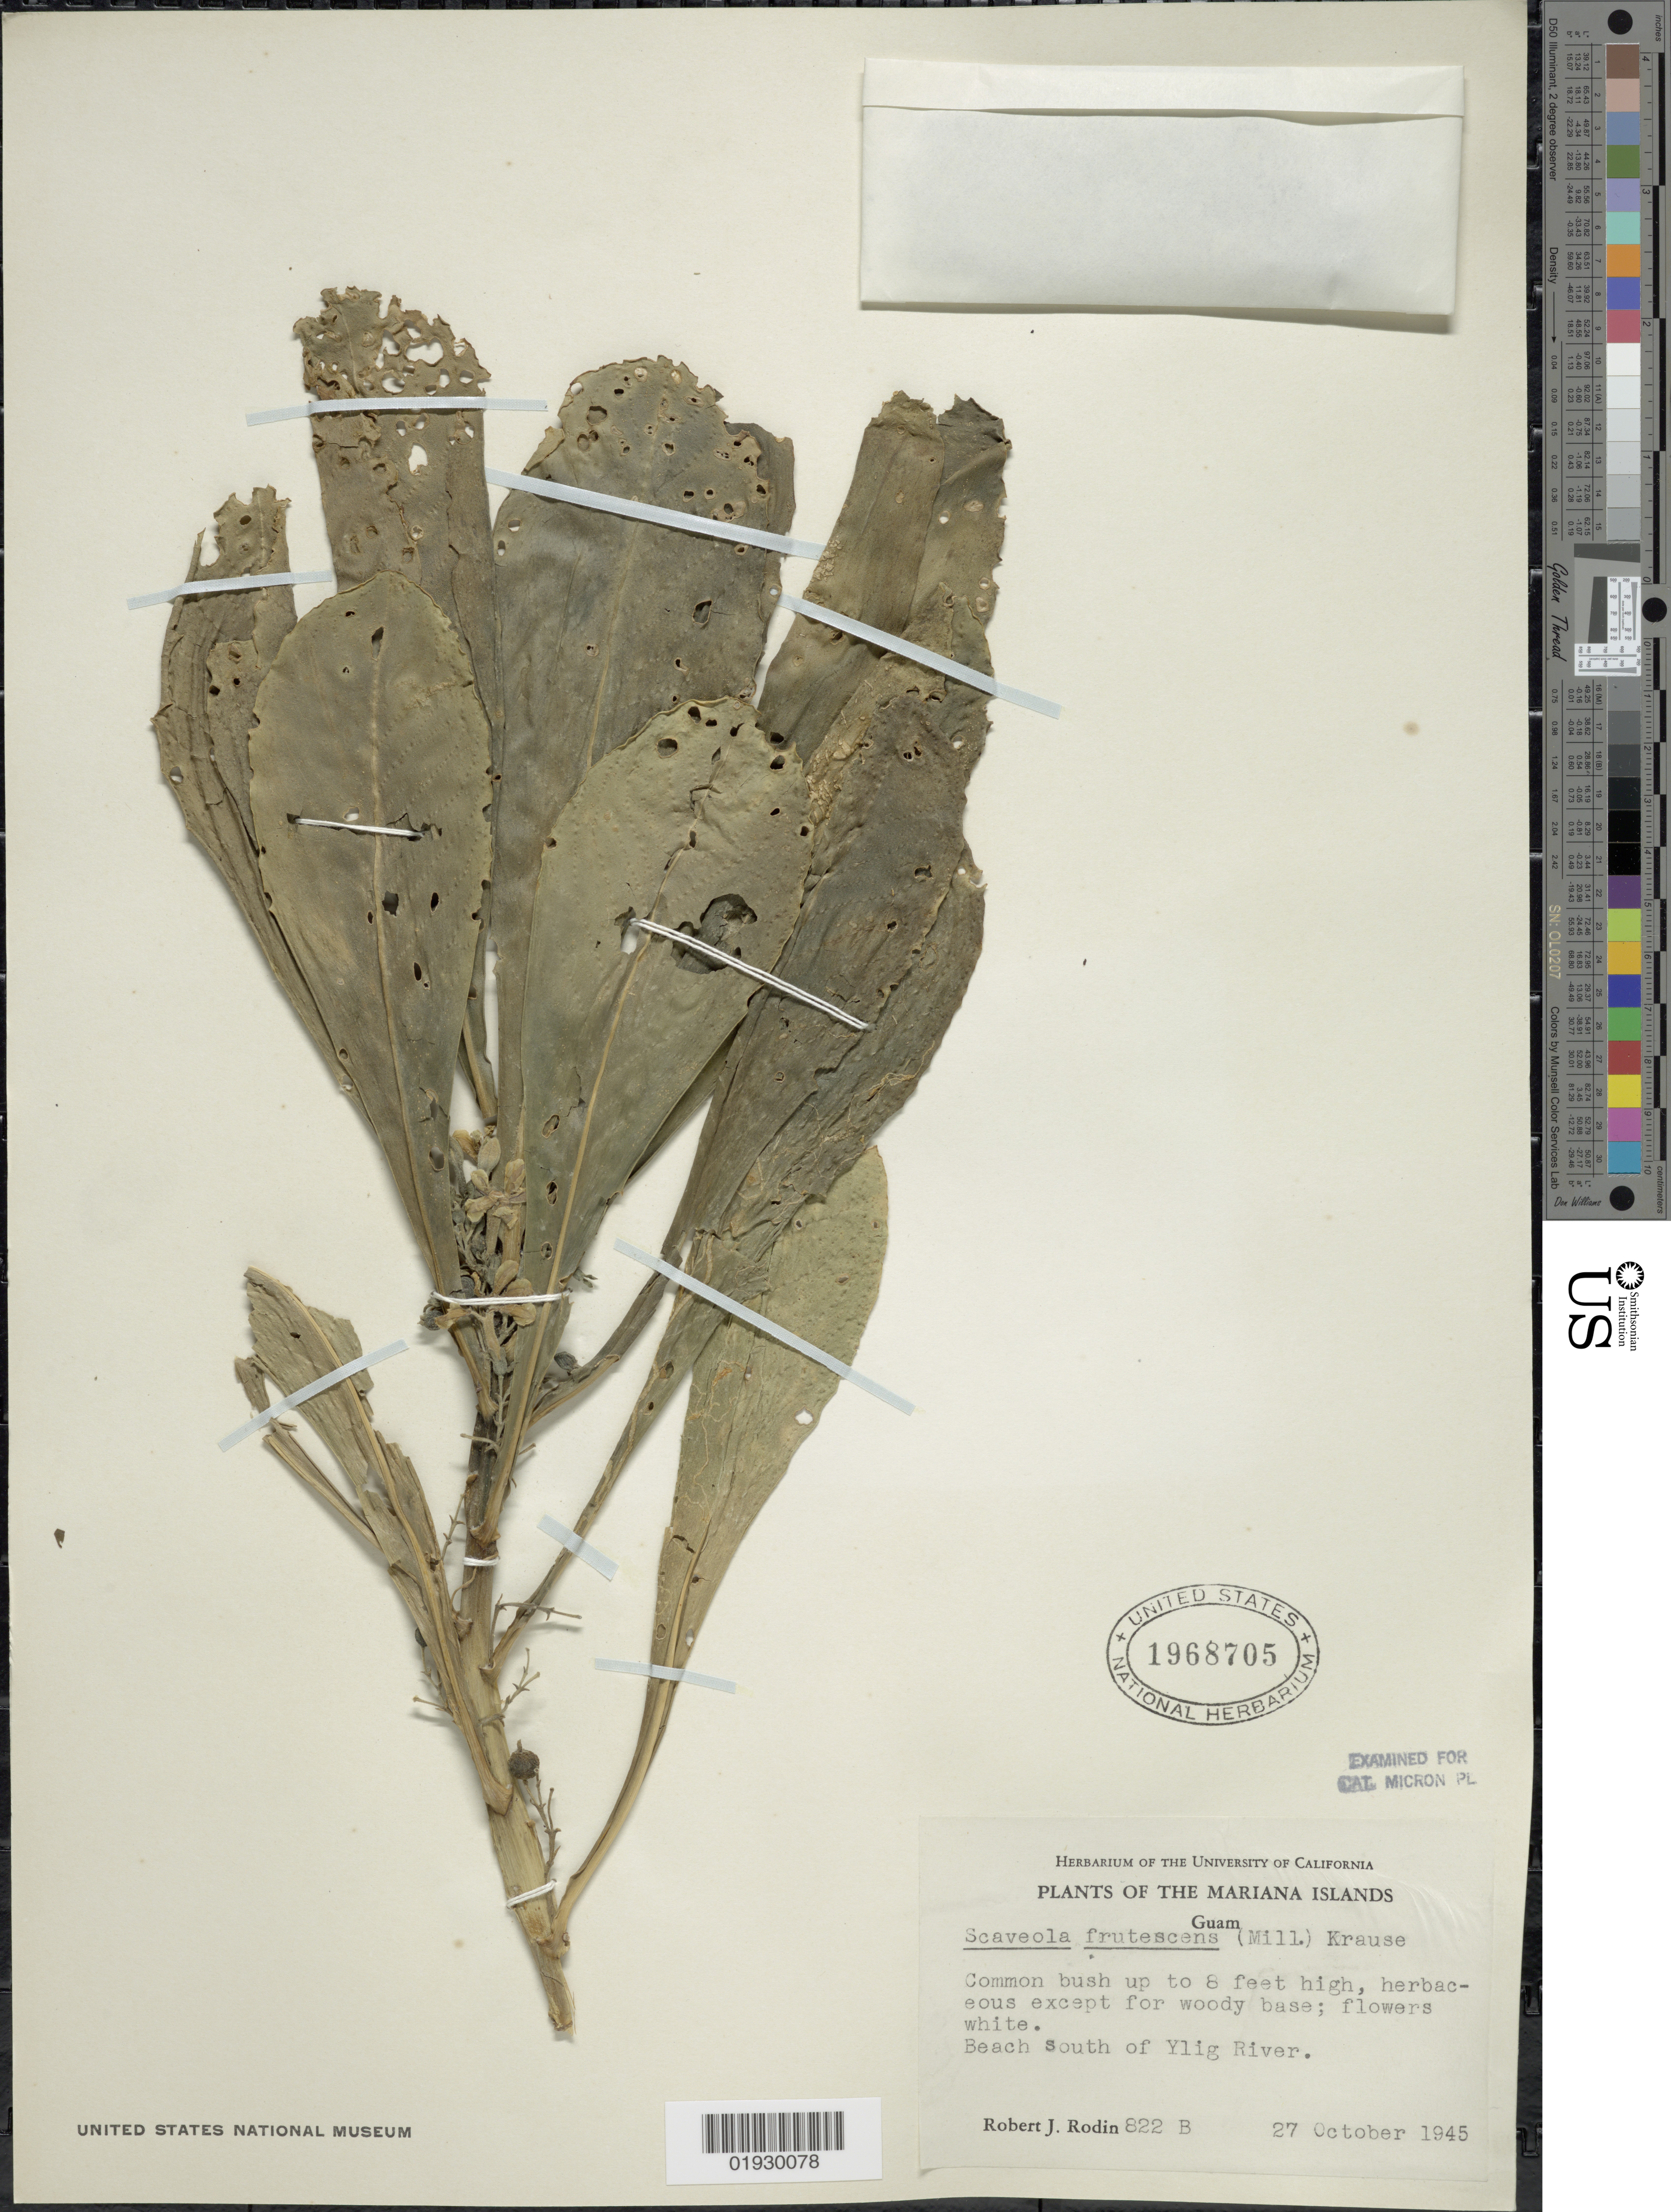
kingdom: Plantae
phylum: Tracheophyta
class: Magnoliopsida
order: Asterales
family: Goodeniaceae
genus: Scaevola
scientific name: Scaevola sericea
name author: Vahl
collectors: R. J. Rodin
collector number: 822B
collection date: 1945-10-27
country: Guam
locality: Mariana Islands, Guam, Beach South of Ylig River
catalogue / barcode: US 1968705